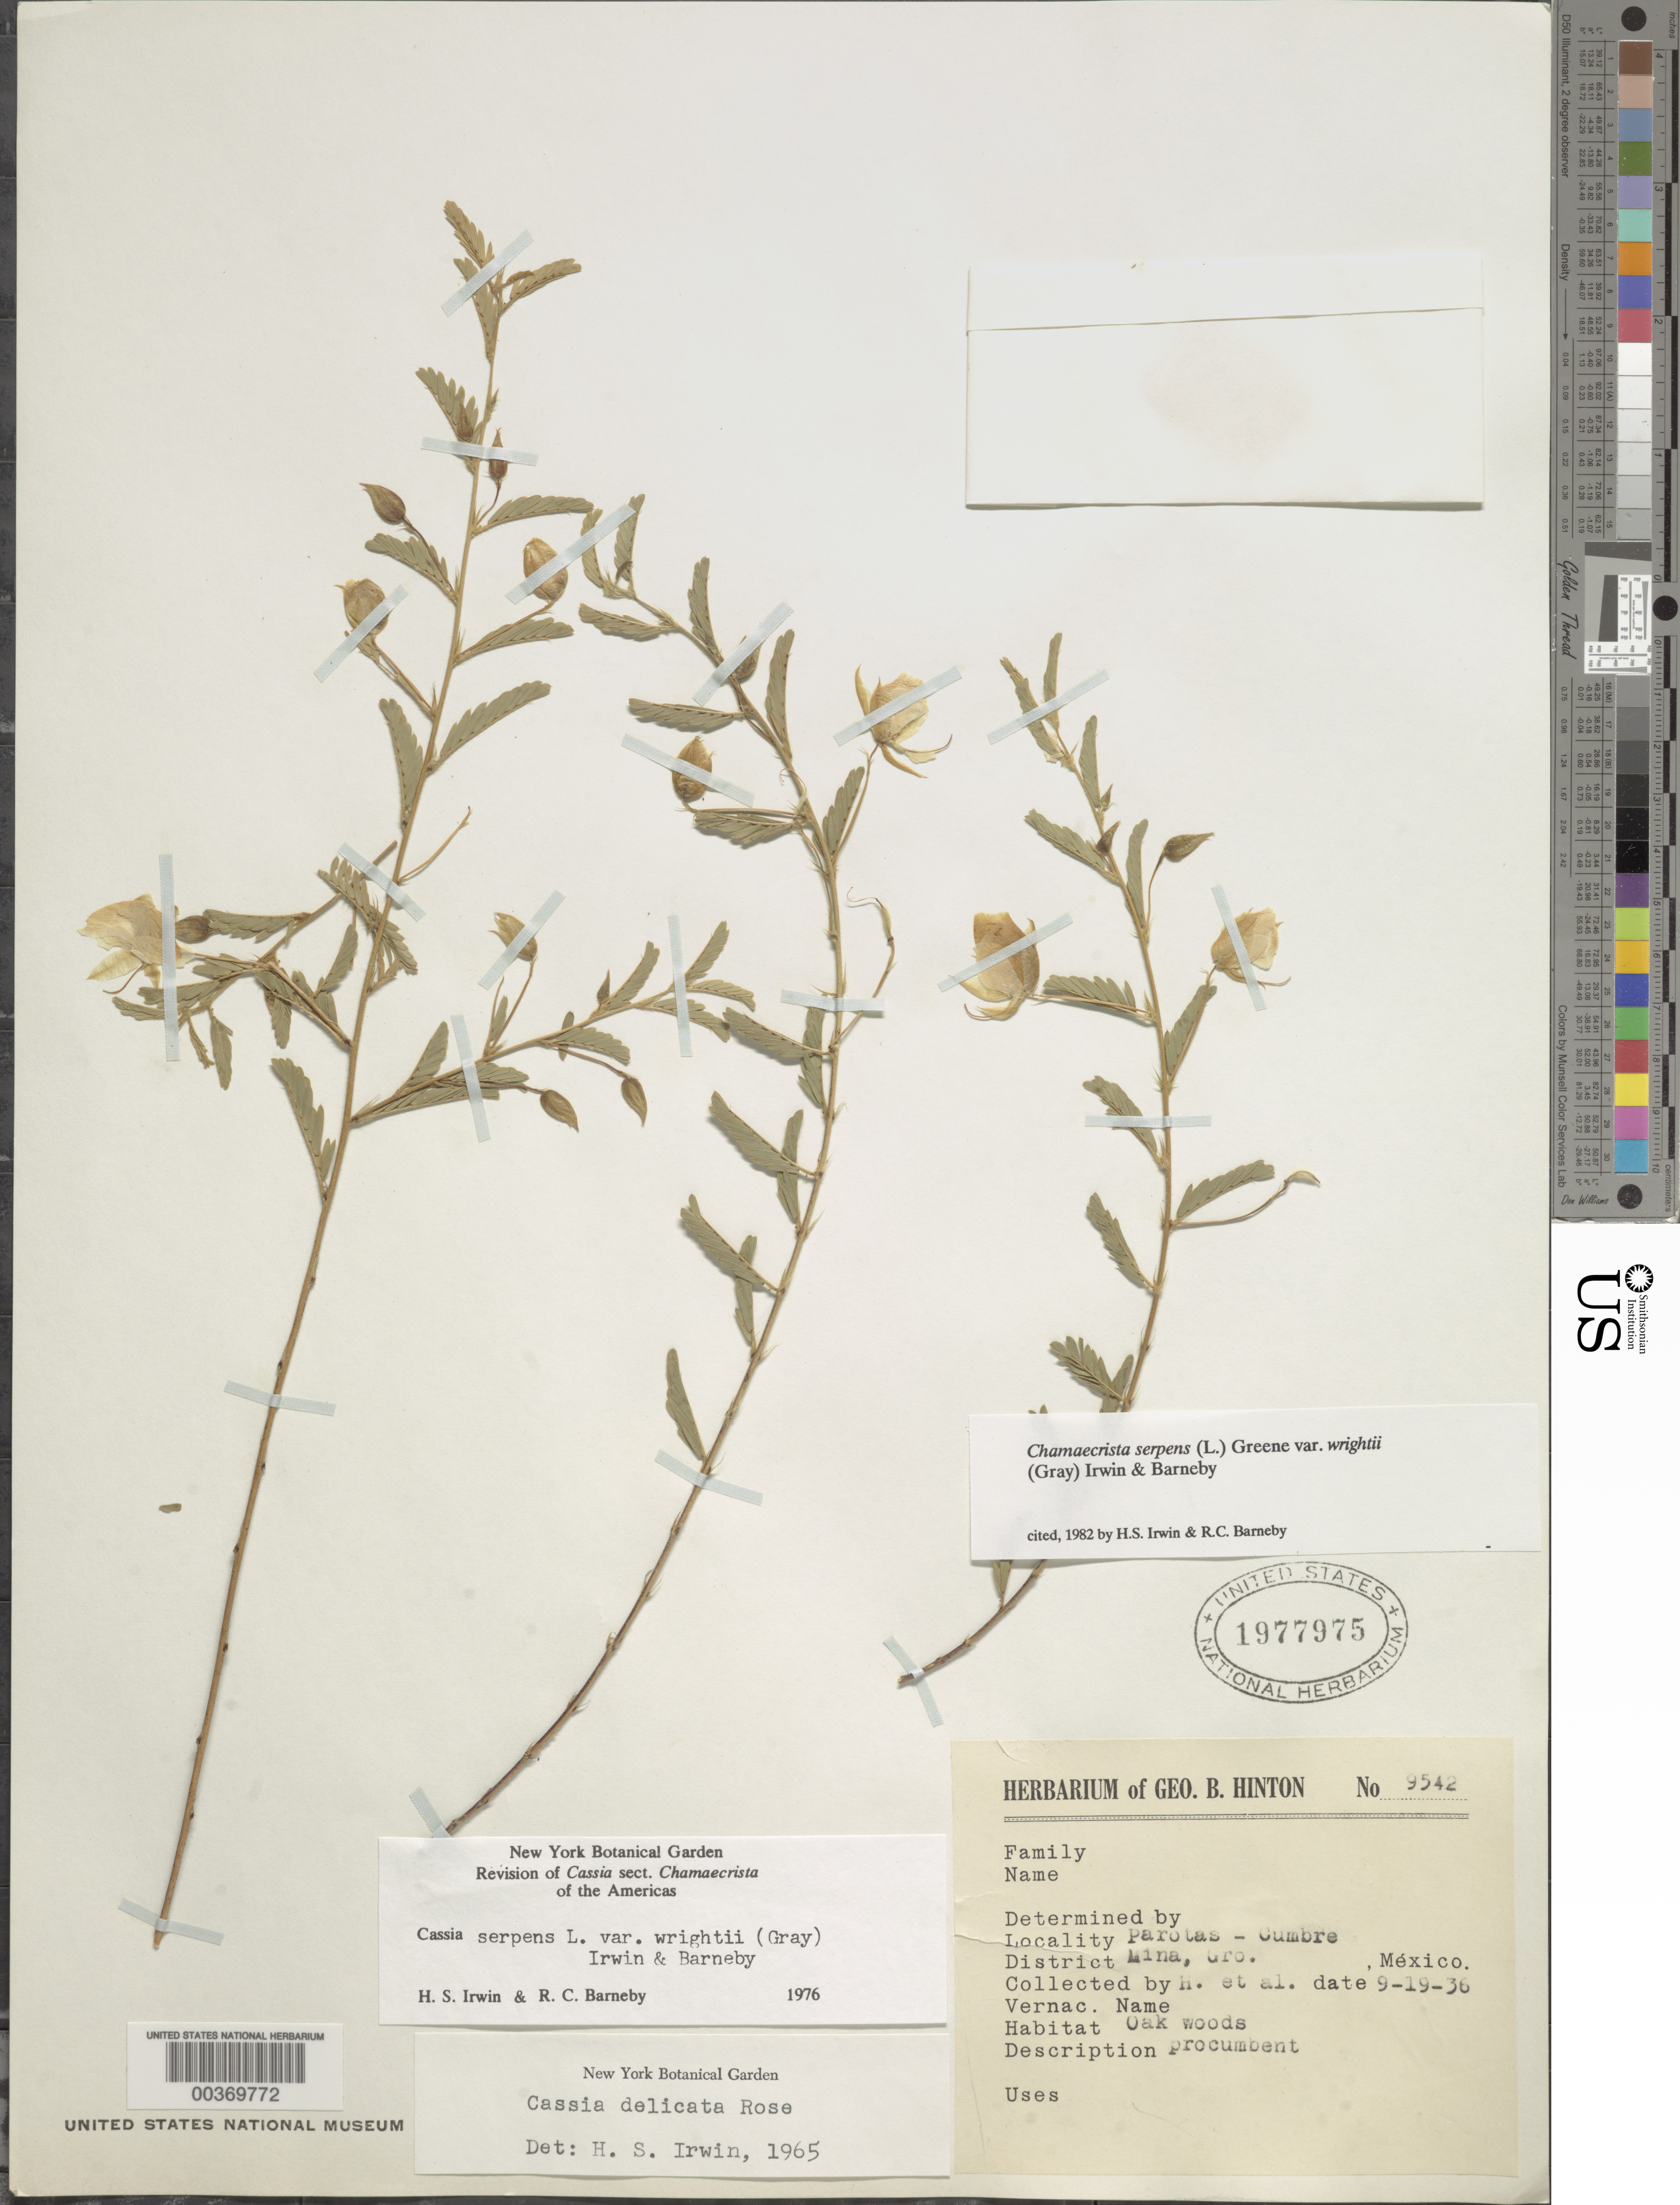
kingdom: Plantae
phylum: Tracheophyta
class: Magnoliopsida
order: Fabales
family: Fabaceae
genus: Chamaecrista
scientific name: Chamaecrista serpens var. wrightii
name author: (A. Gray) H.S. Irwin & Barneby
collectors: G. B. Hinton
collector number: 9542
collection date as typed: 19 Sep 1936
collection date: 1936-09-19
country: Mexico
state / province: Guerrero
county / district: MINA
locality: Parotas - Cumbre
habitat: Oak woods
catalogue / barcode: US 1977975